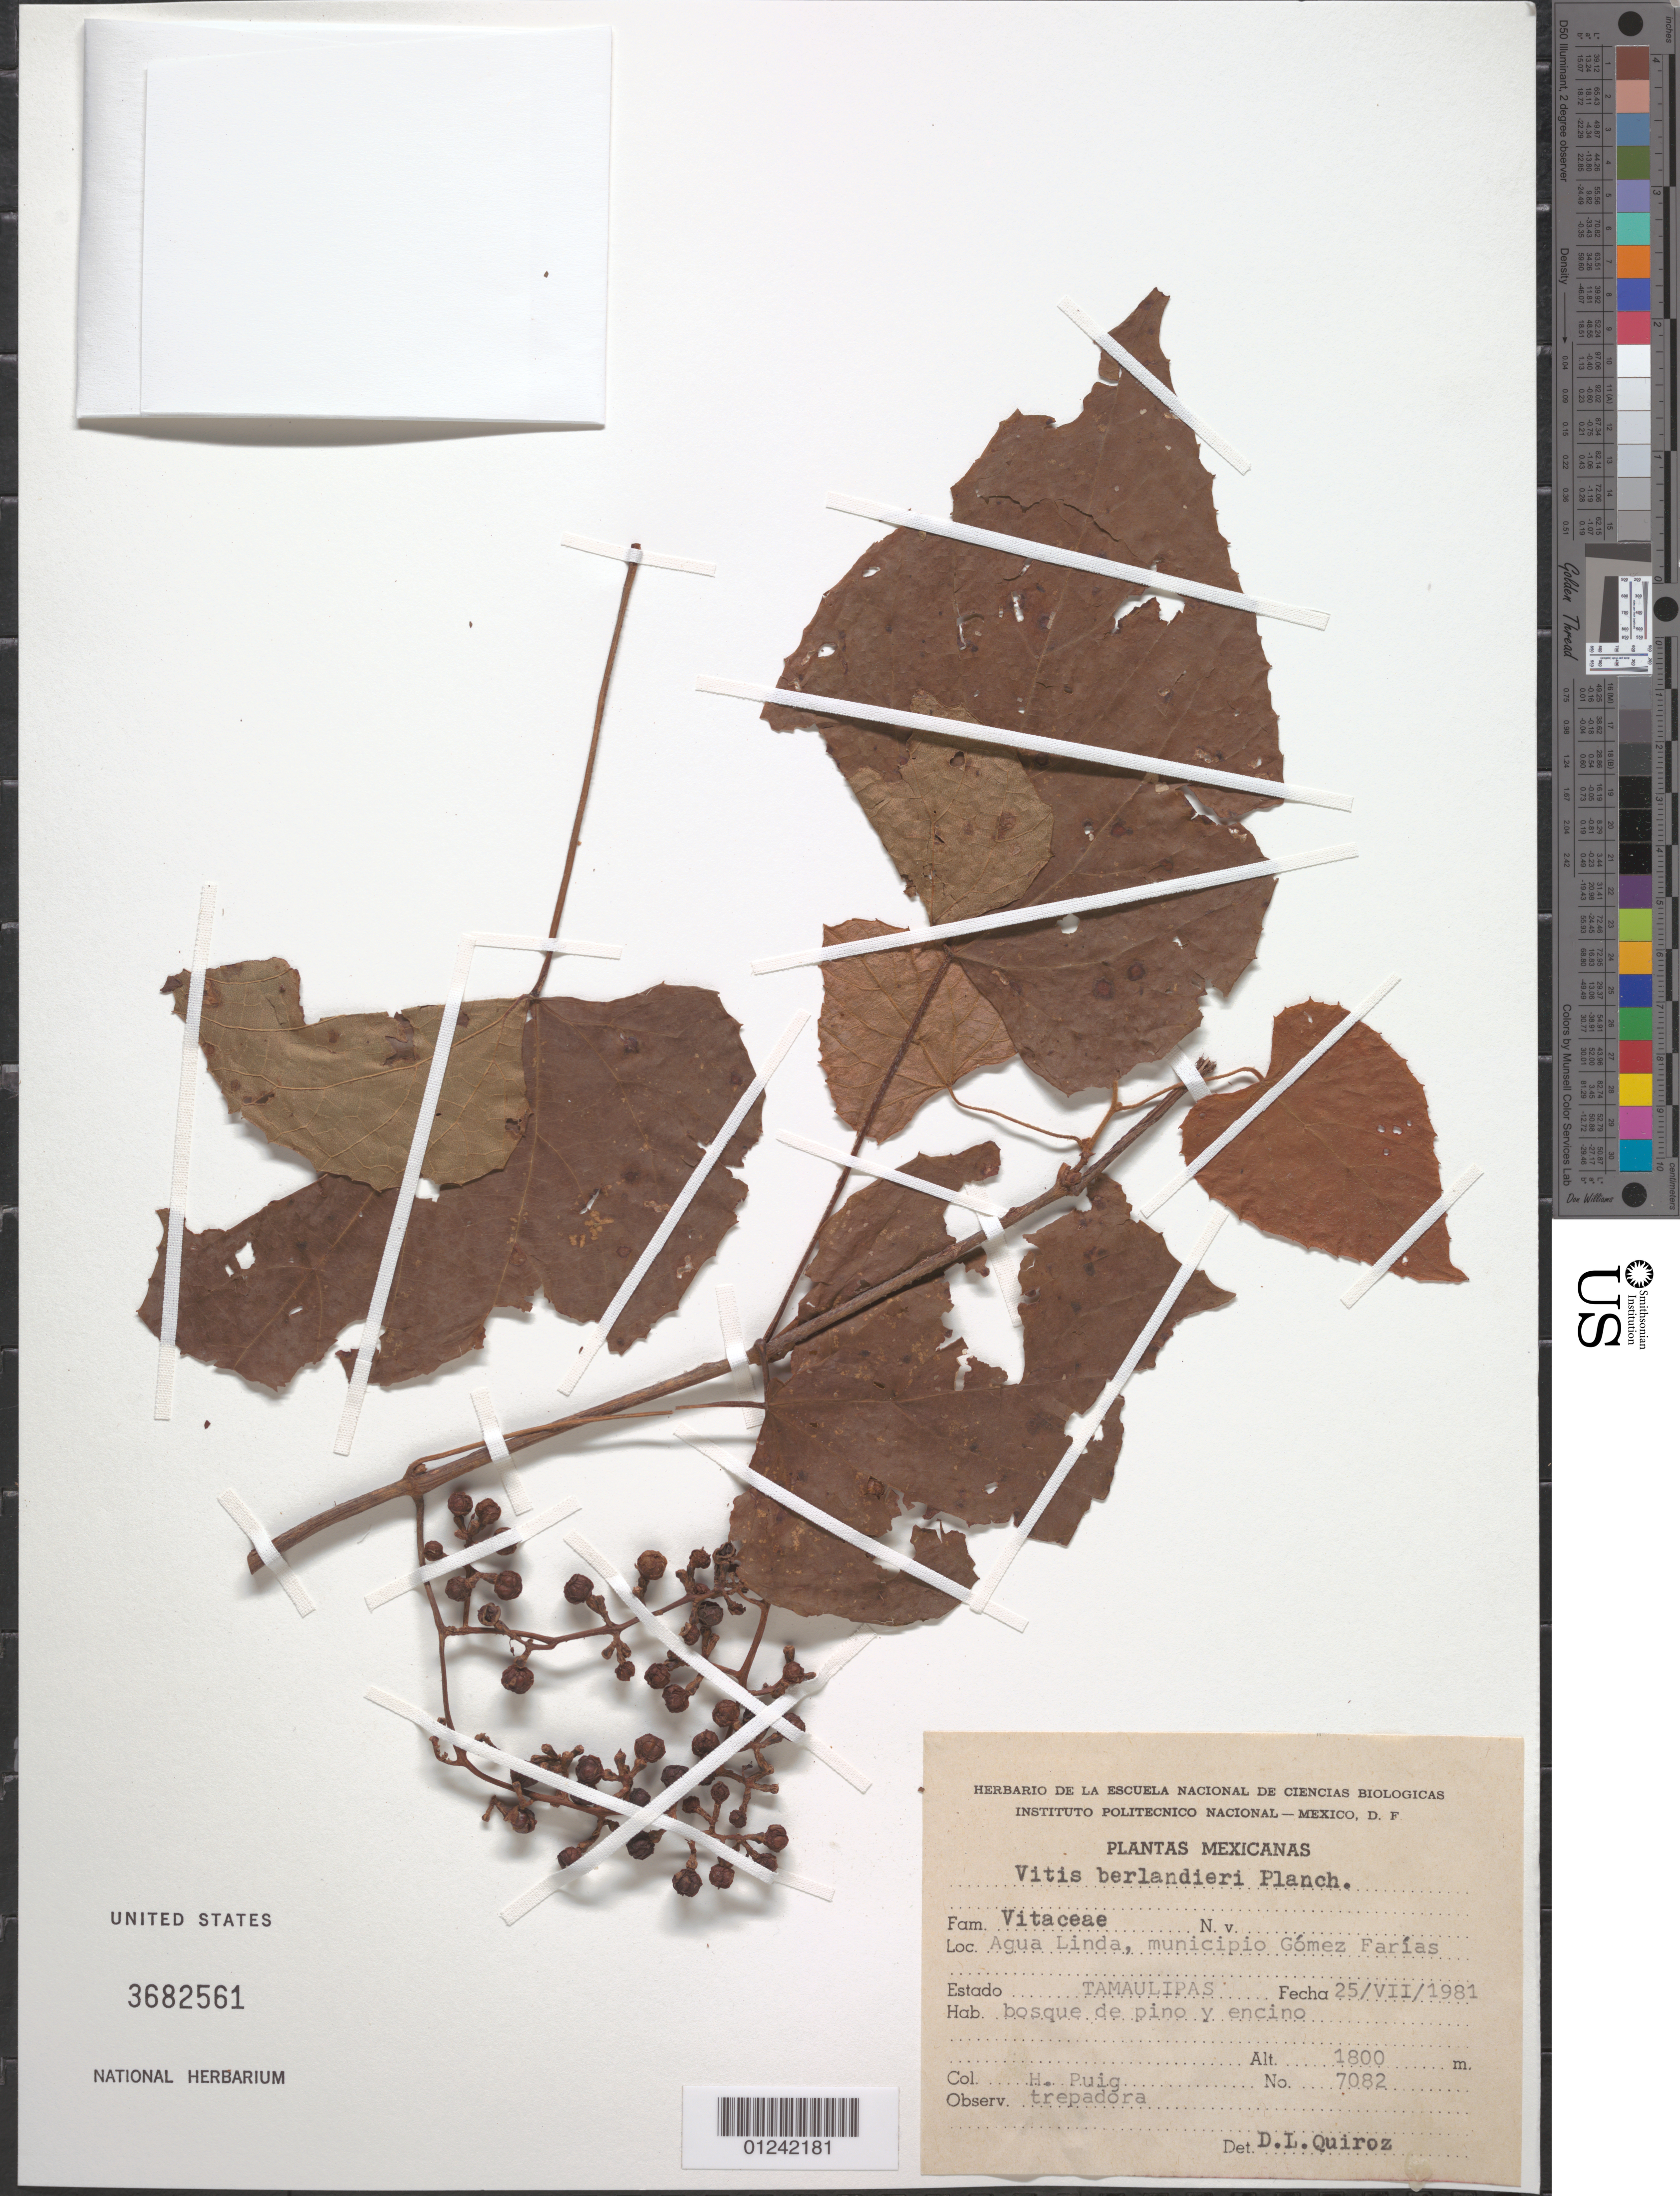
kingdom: Plantae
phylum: Tracheophyta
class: Magnoliopsida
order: Vitales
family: Vitaceae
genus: Vitis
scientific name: Vitis berlandieri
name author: Planch.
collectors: H. Puig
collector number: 7082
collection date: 1981-07-25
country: Mexico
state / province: Tamaulipas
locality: Agua Linda, municipo Gomez Farias.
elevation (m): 1800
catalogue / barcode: US 3682561